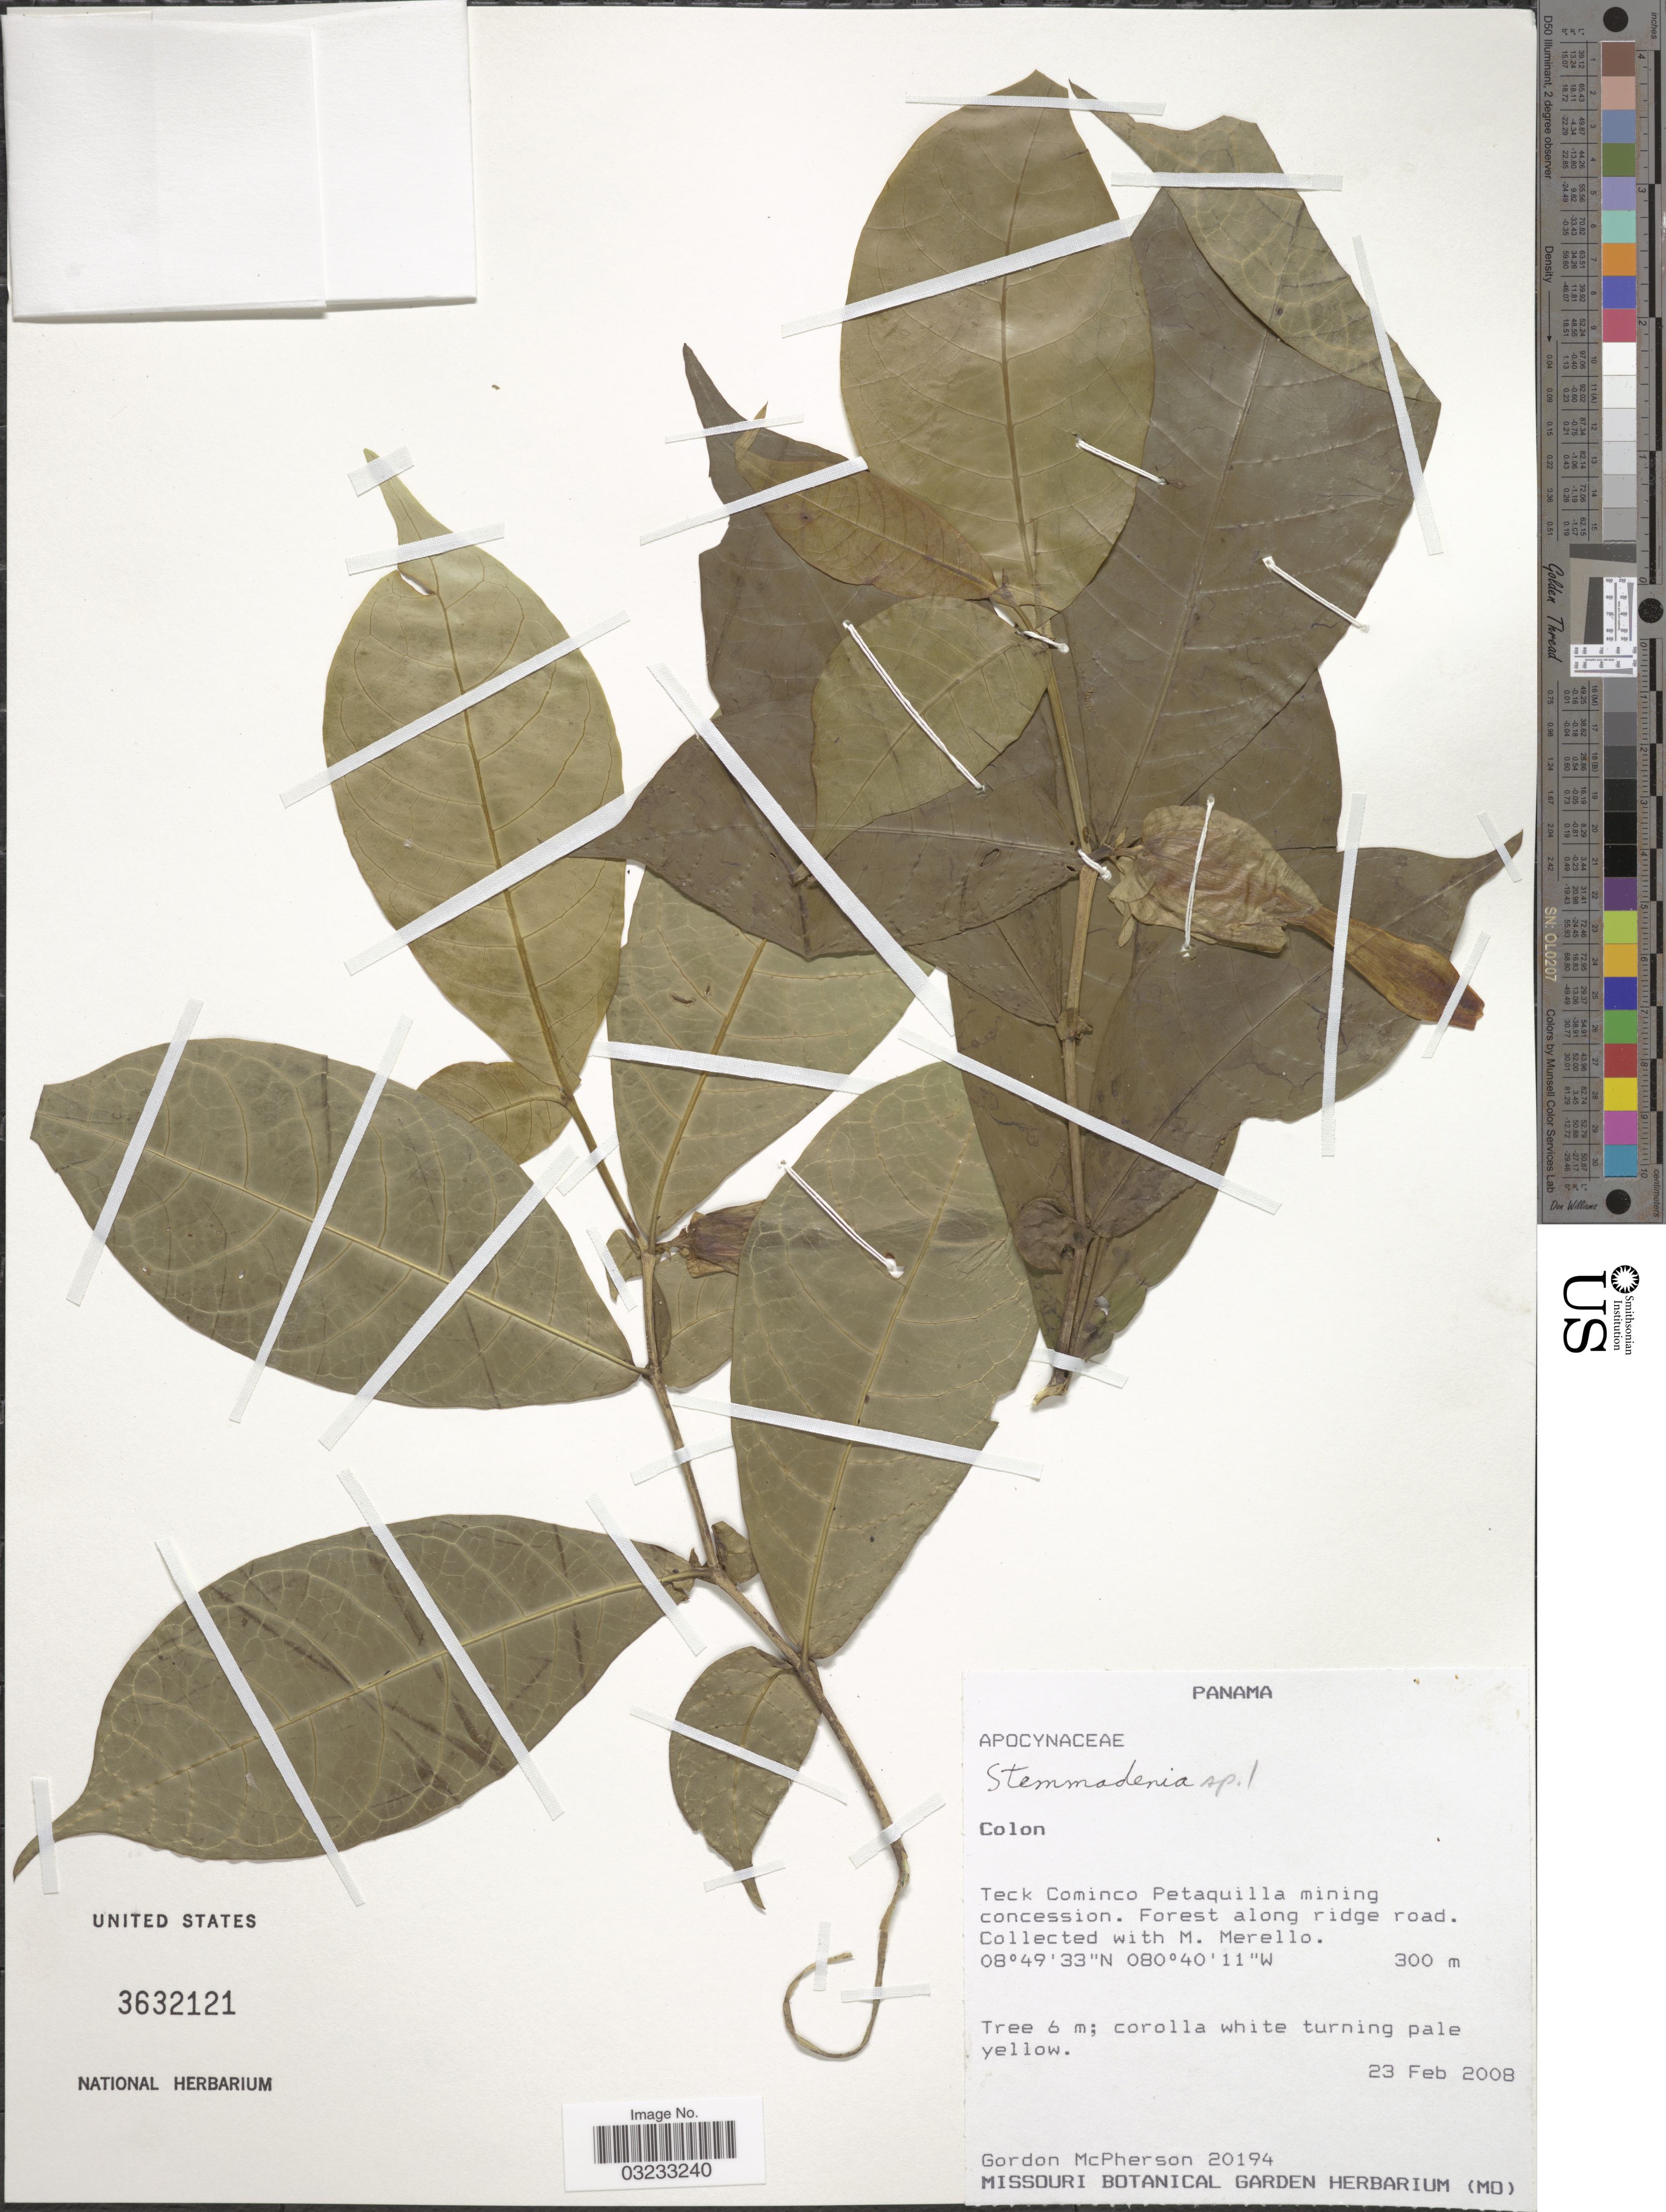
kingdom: Plantae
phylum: Tracheophyta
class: Magnoliopsida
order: Gentianales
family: Apocynaceae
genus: Stemmadenia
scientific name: Stemmadenia sp.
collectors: G. D. McPherson & M. Merello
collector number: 20194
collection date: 2008-02-23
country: Panama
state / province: Colón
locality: Teck Cominco Petaquilla mining concession.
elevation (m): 300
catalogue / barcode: US 3632121